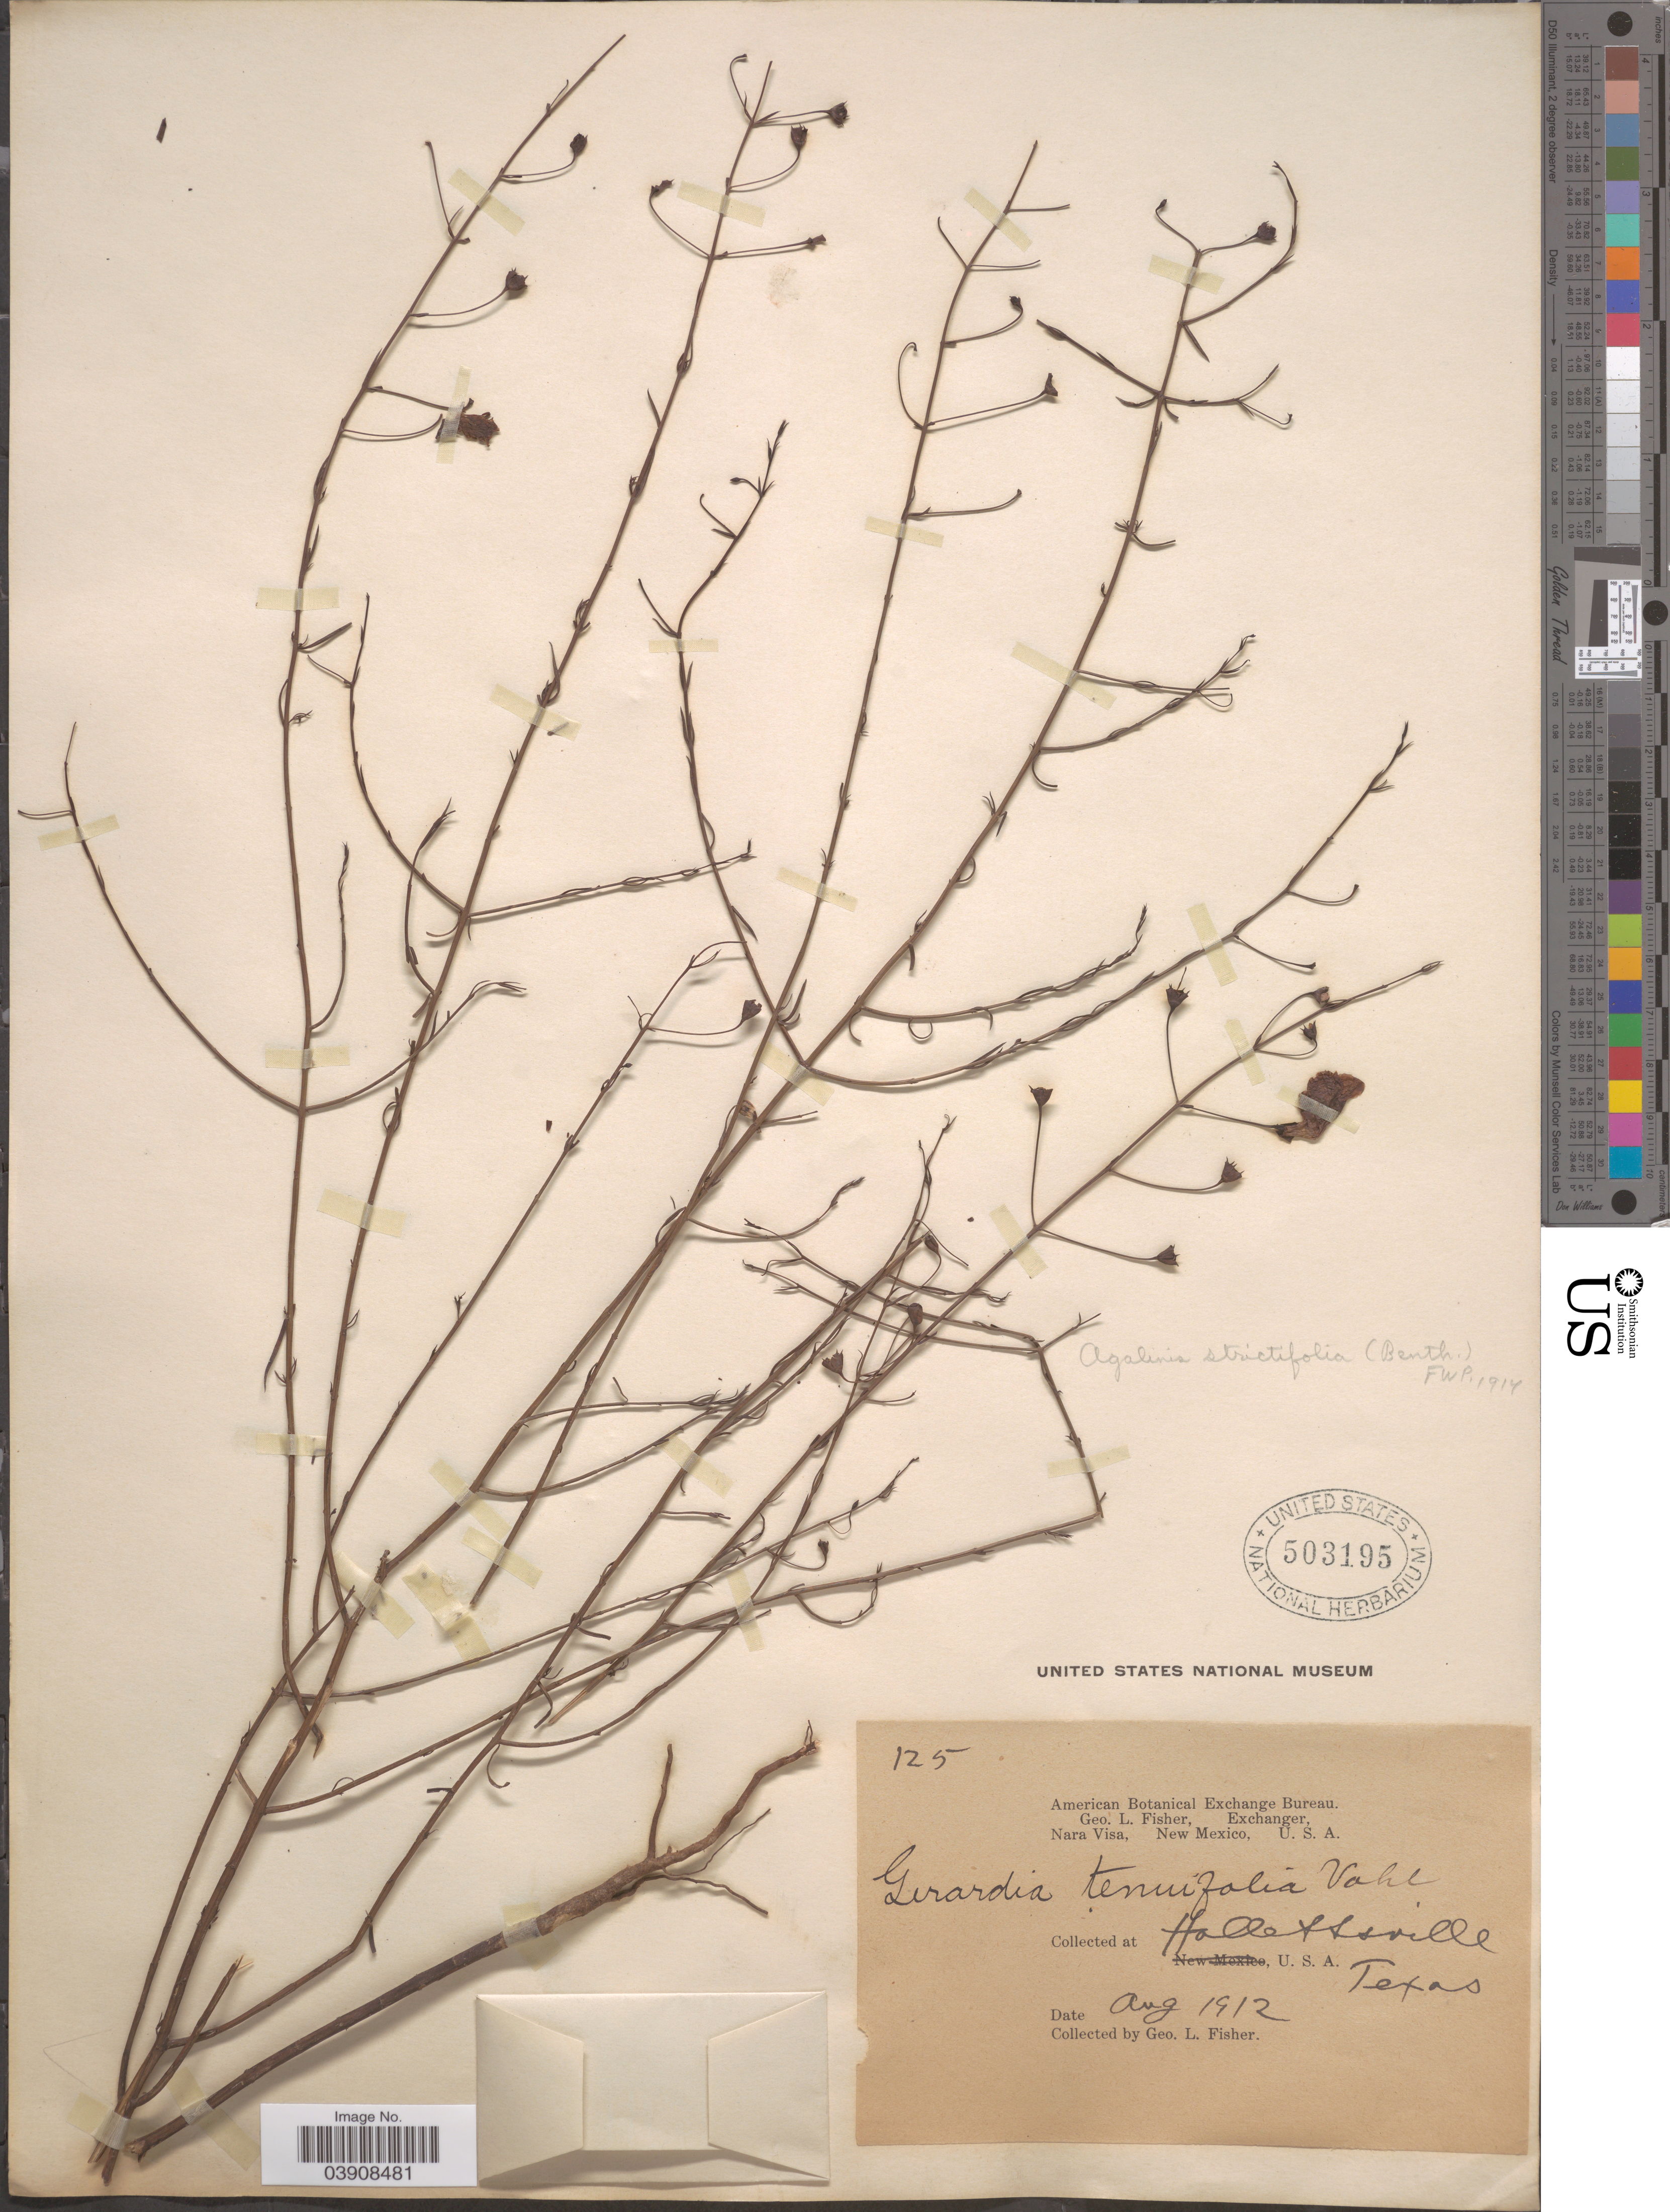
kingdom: Plantae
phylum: Tracheophyta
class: Magnoliopsida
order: Lamiales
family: Orobanchaceae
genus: Agalinis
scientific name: Agalinis strictifolia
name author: (Benth.) Pennell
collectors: G. L. Fisher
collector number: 125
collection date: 1912-08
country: United States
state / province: Texas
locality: Hallettsville.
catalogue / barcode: US 503195